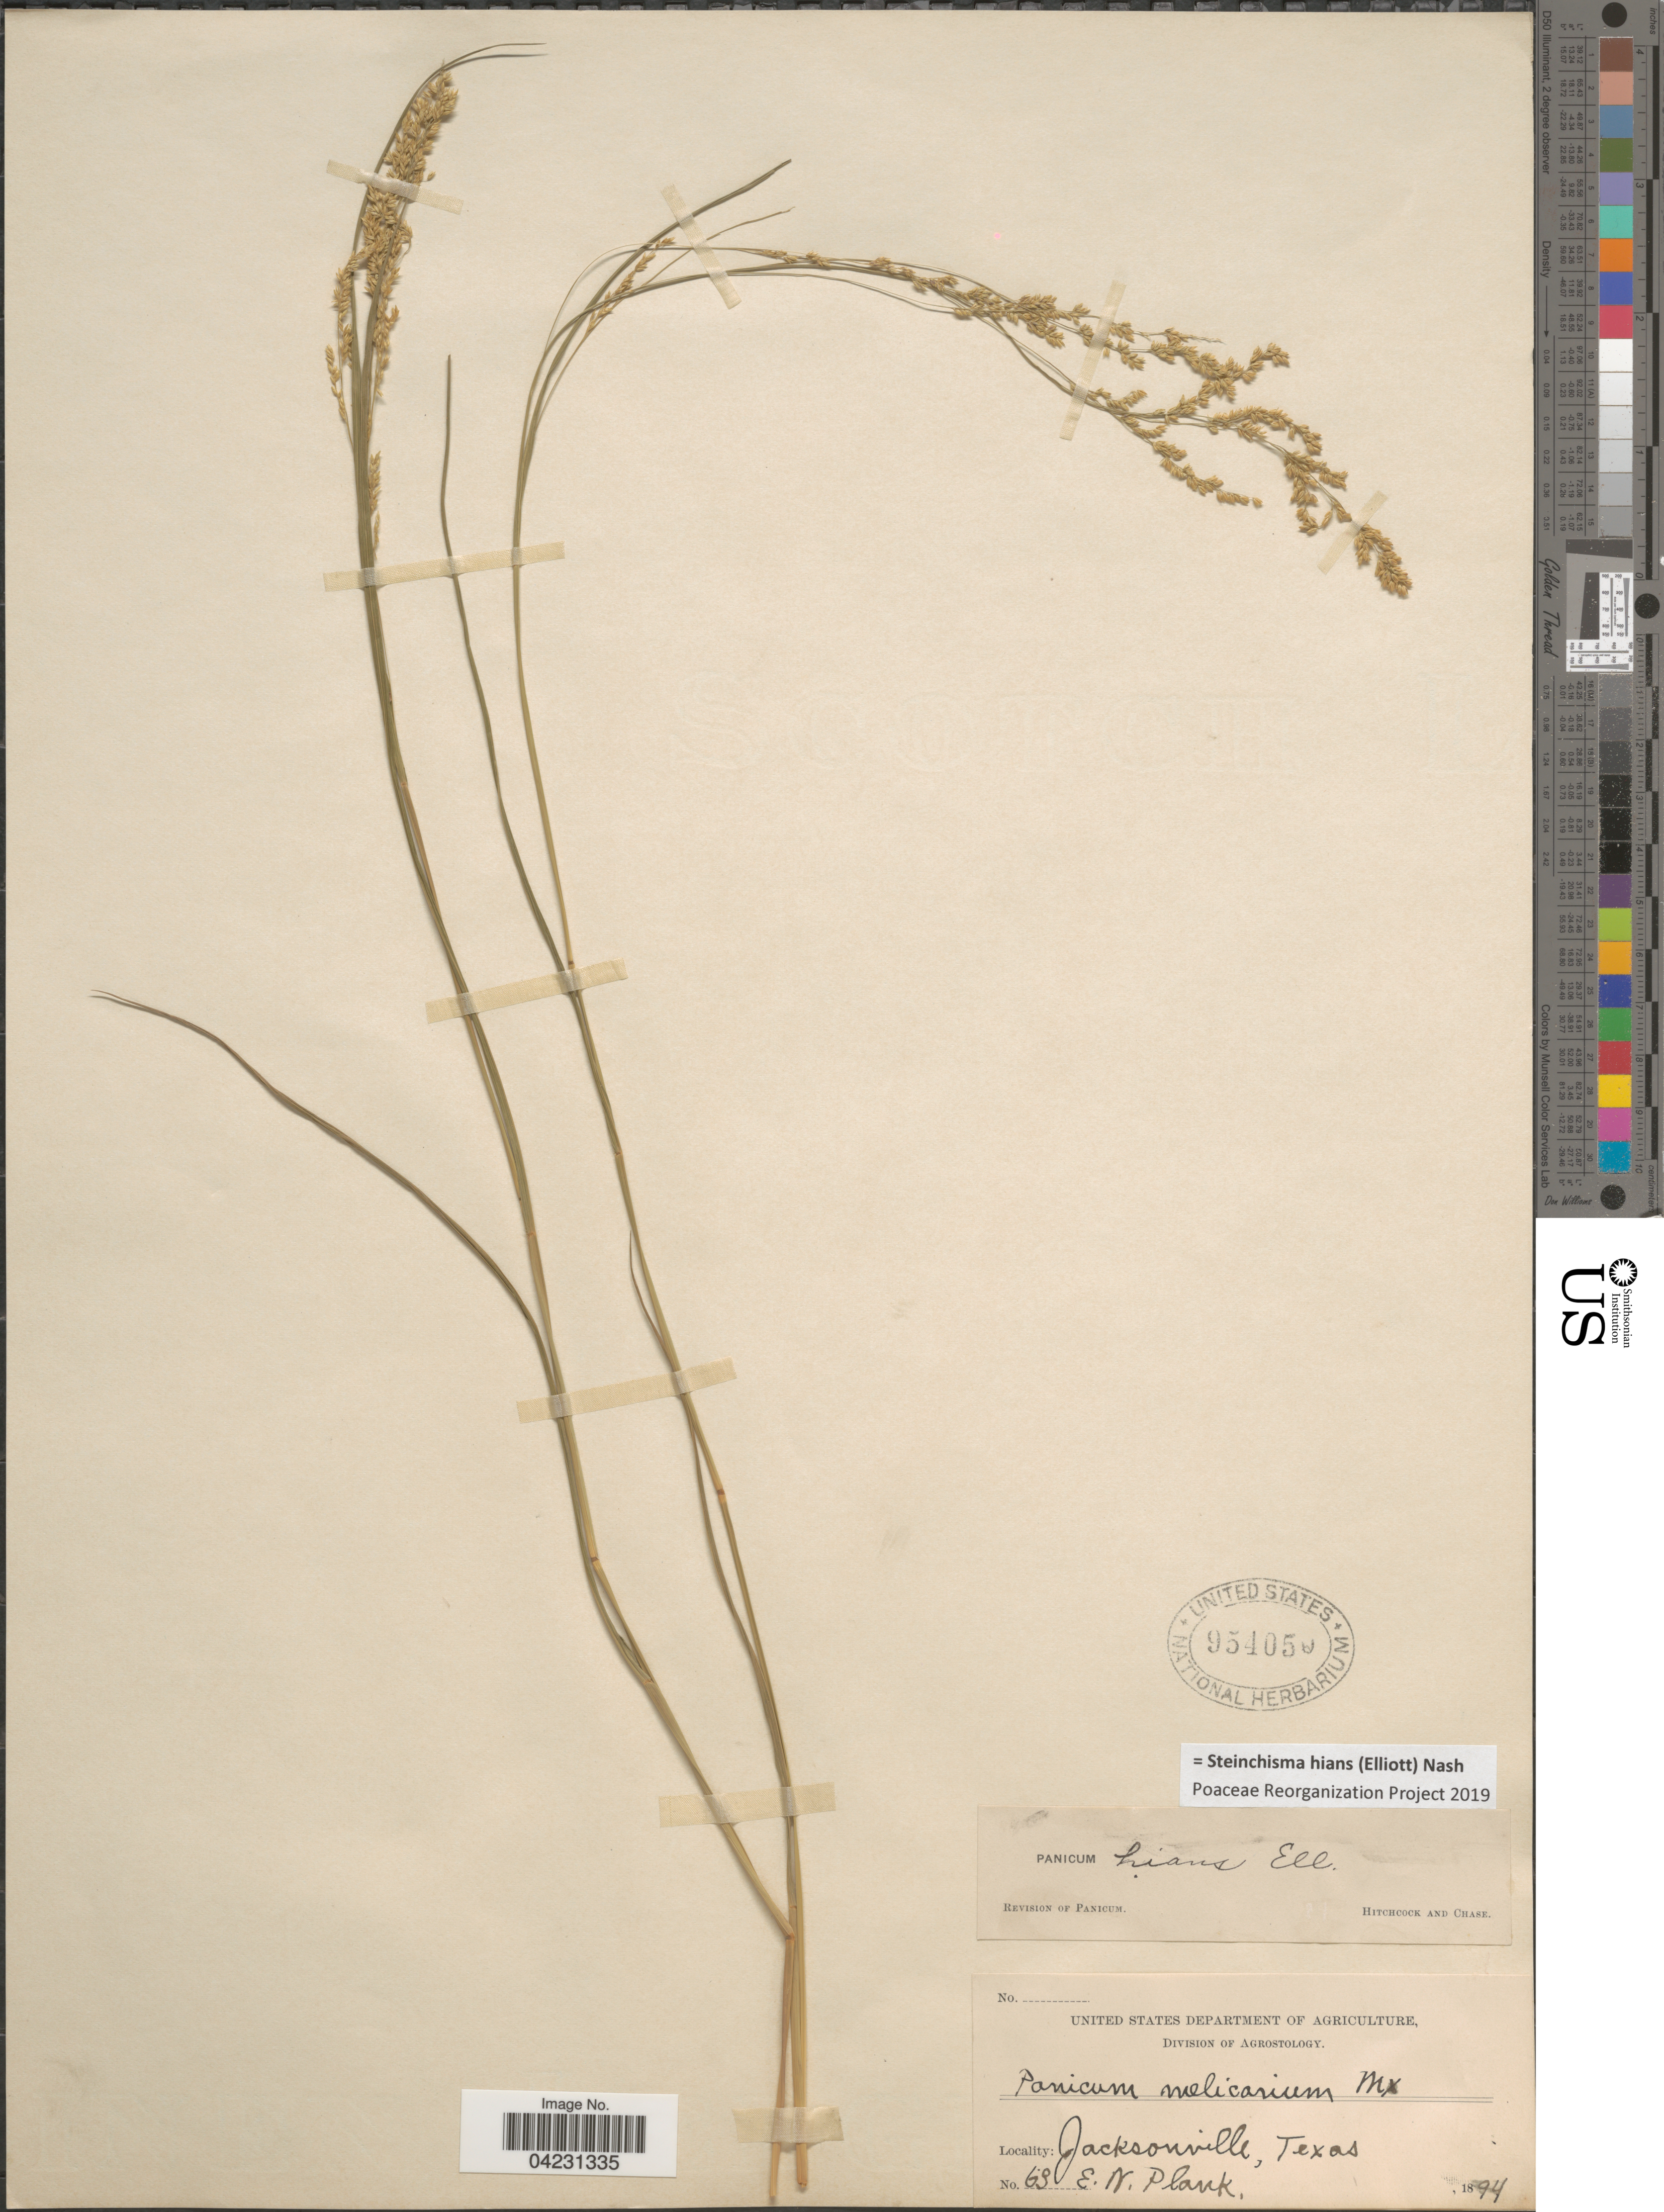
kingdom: Plantae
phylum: Tracheophyta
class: Liliopsida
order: Poales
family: Poaceae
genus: Steinchisma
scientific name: Steinchisma hians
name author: (Elliott) Nash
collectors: E. Plank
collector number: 63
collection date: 1894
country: United States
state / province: Texas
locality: Jacksonville.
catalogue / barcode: US 954050